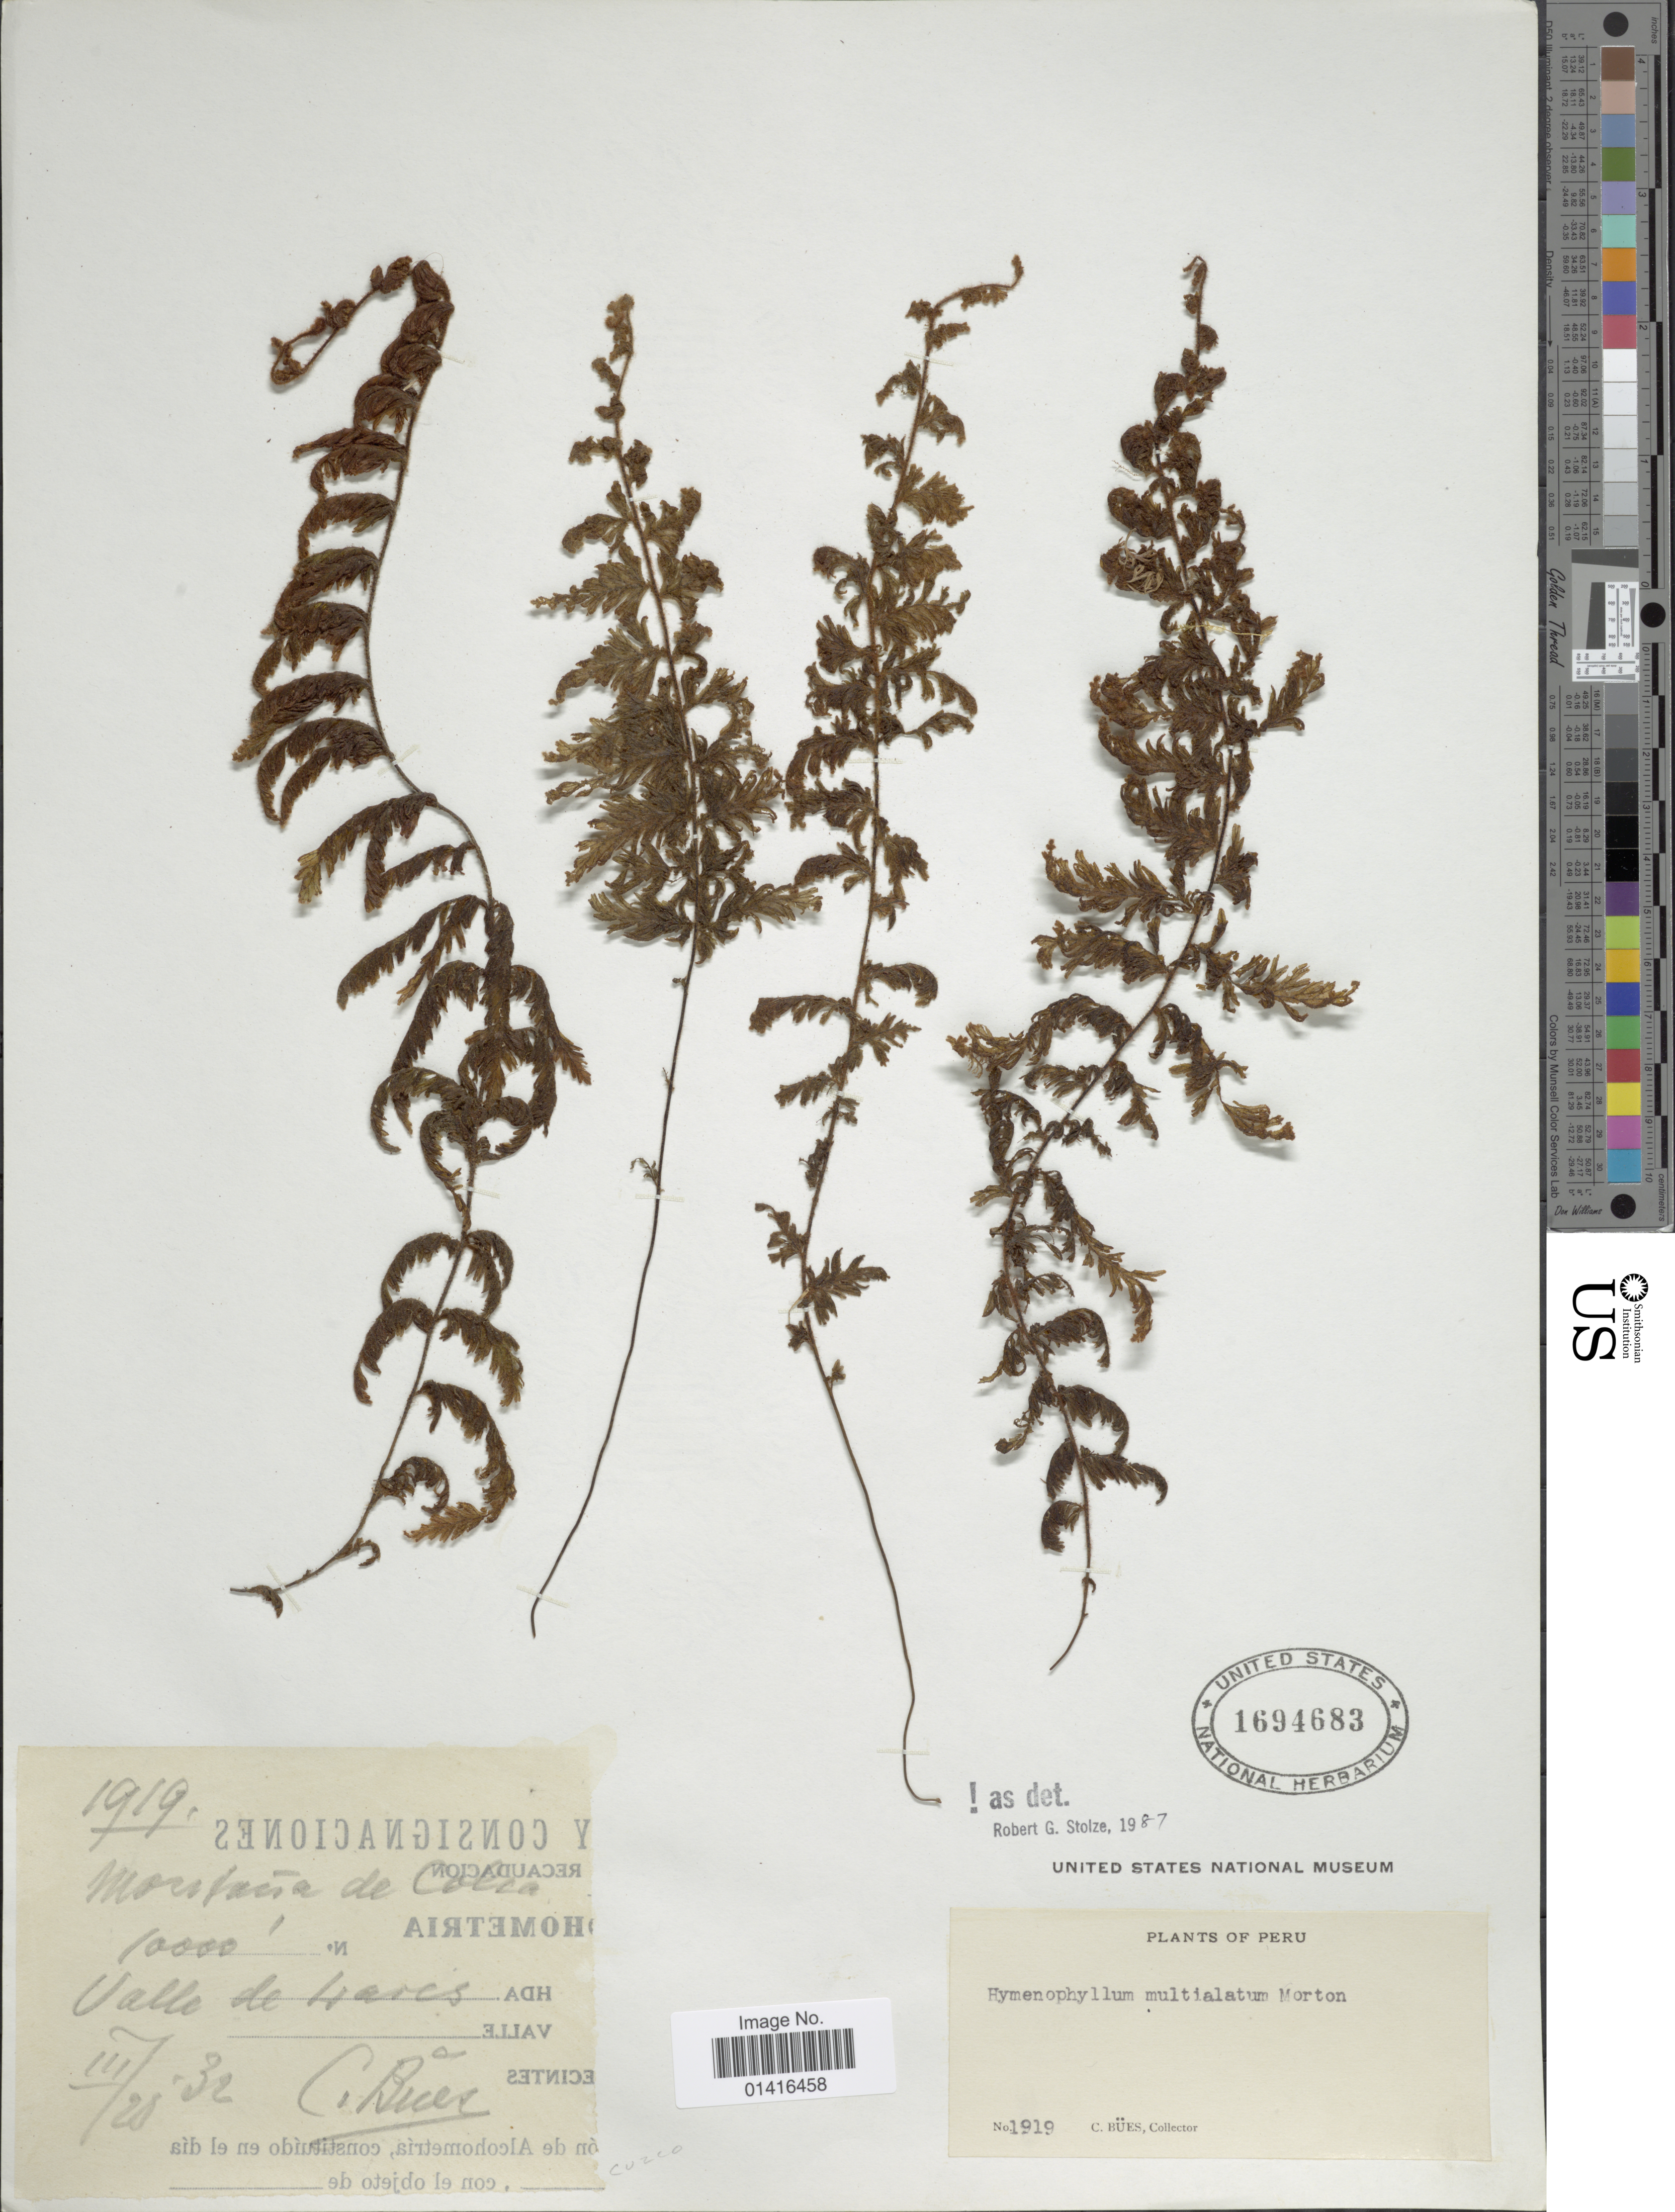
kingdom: Plantae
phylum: Tracheophyta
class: Polypodiopsida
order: Hymenophyllales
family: Hymenophyllaceae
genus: Hymenophyllum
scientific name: Hymenophyllum multialatum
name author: C.V. Morton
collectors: C. Bues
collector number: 1919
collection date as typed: Transcribed d/m/y: 25/3/32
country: Peru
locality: Montaña de Colca. Valle de Lares.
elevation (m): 3048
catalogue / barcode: US 1694683